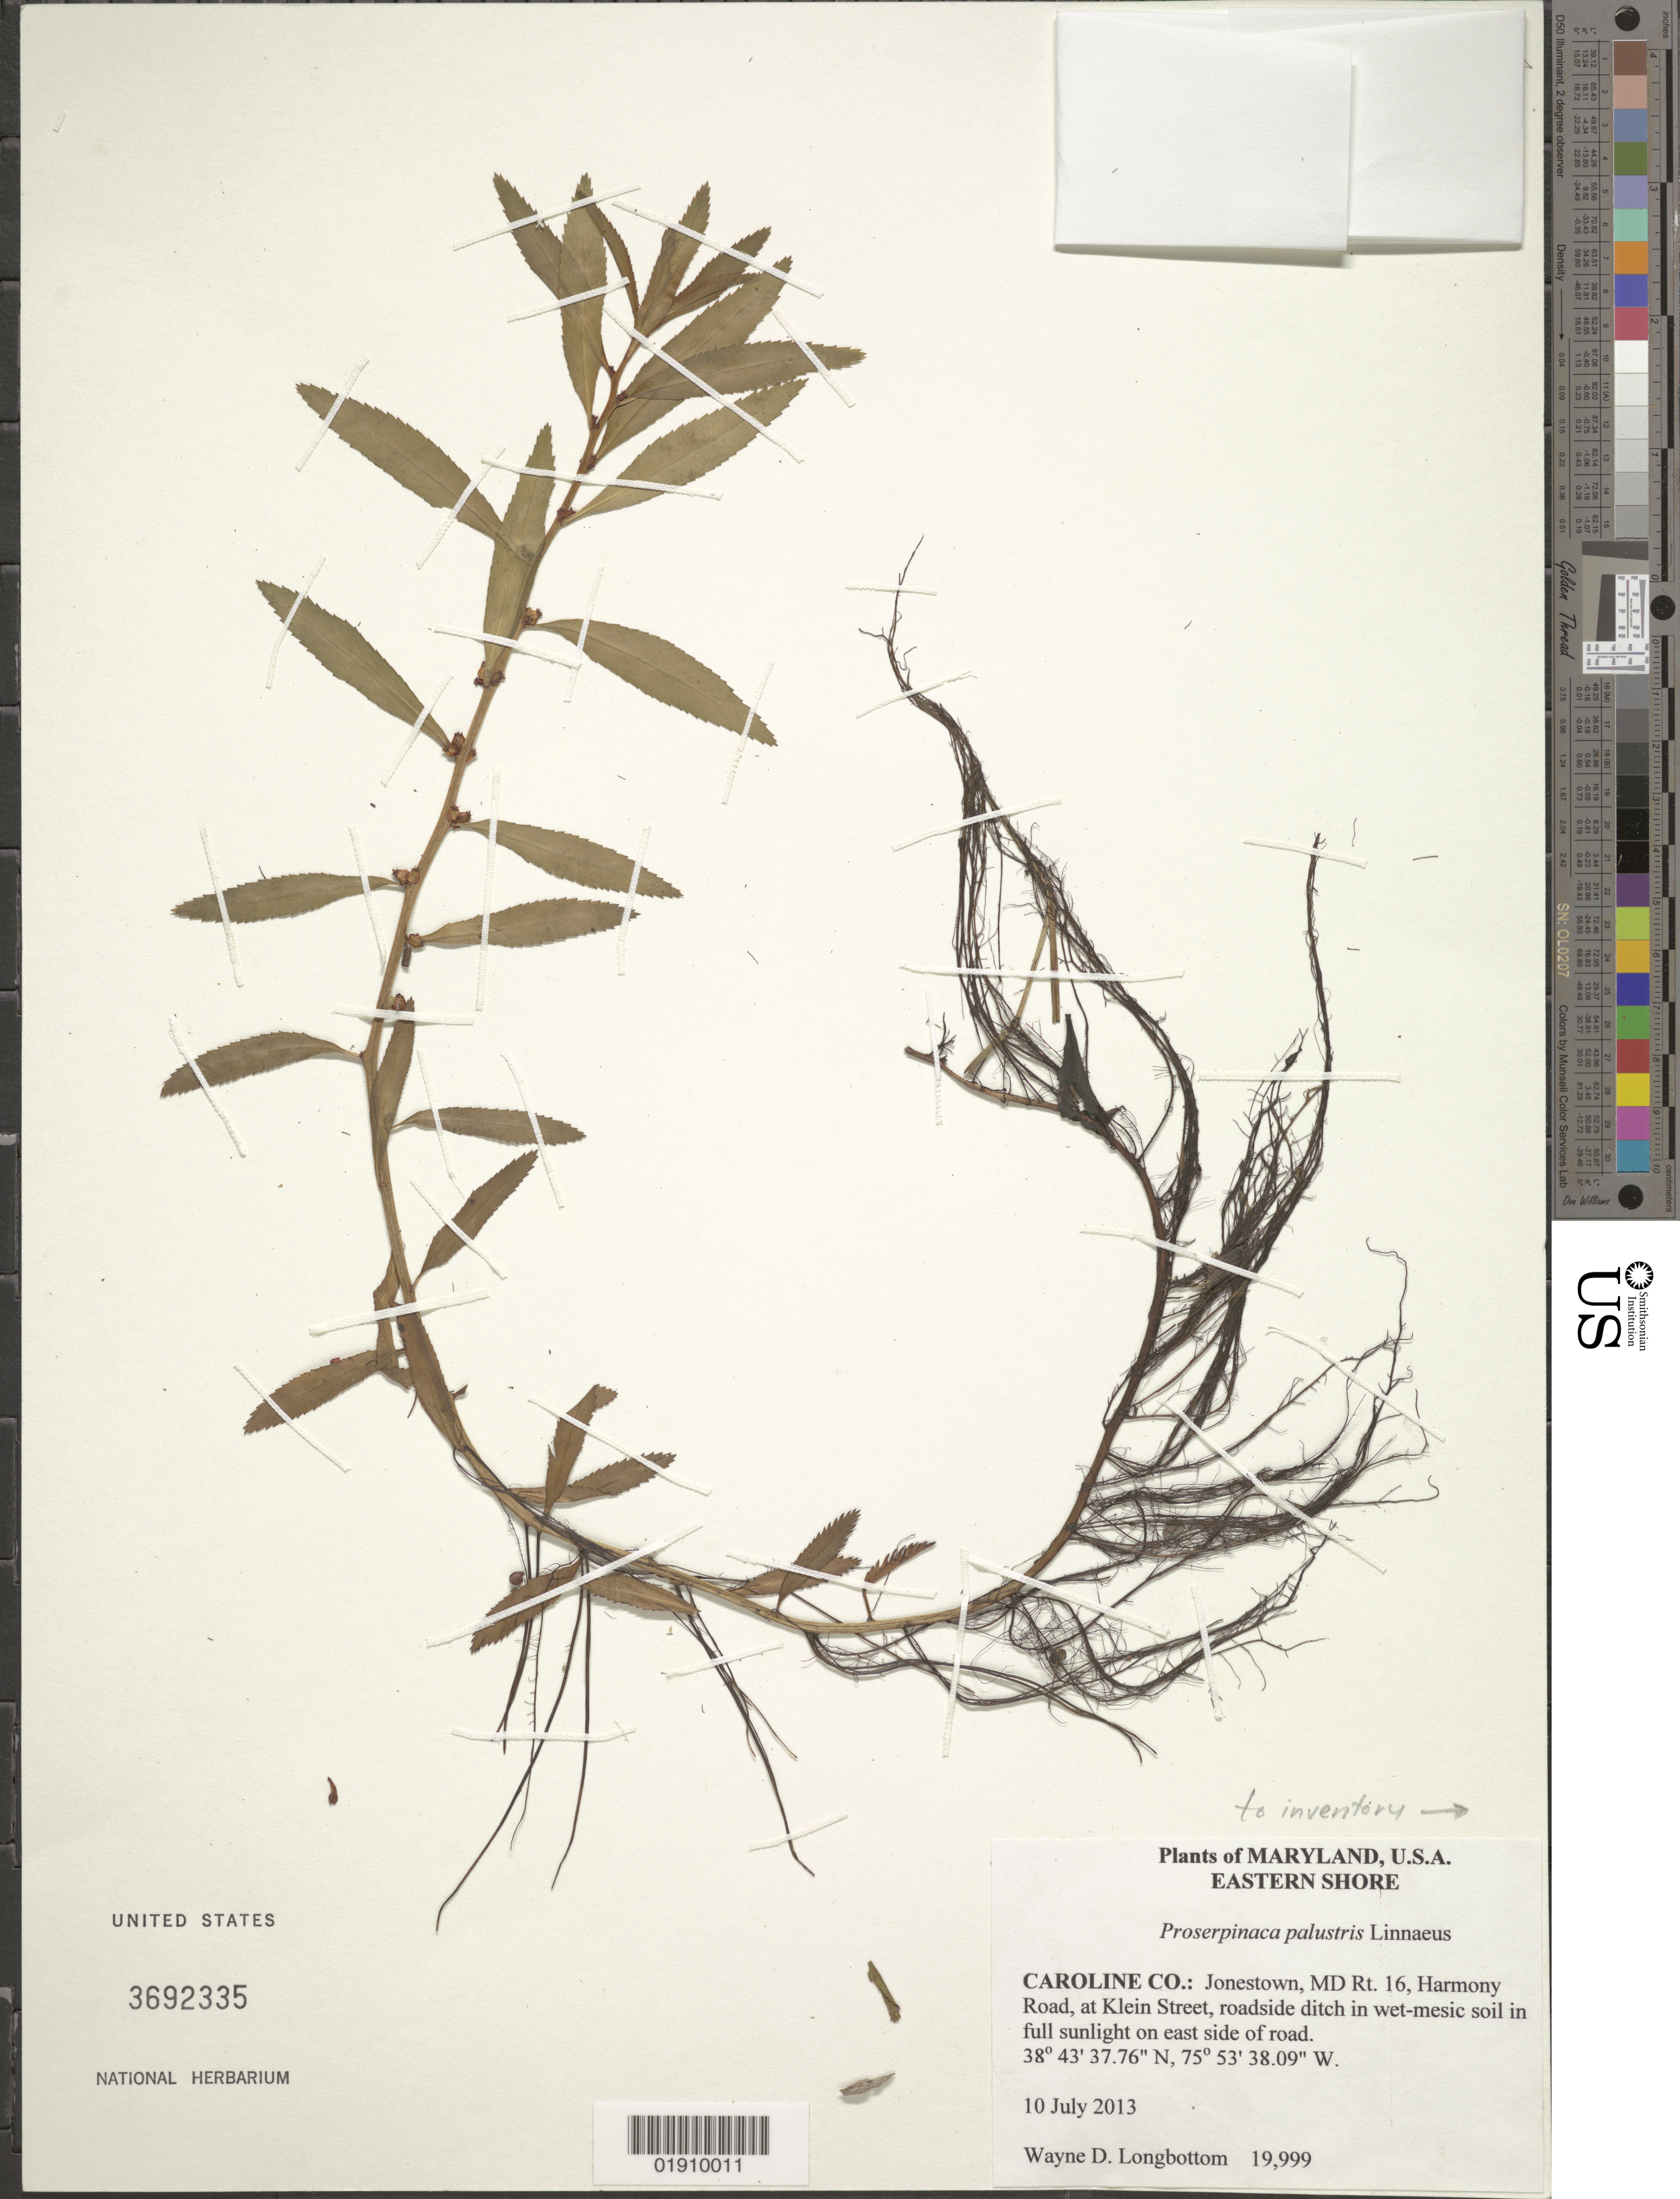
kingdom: Plantae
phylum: Tracheophyta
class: Magnoliopsida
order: Saxifragales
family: Haloragaceae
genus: Proserpinaca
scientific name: Proserpinaca palustris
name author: L.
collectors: W. D. Longbottom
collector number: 19,999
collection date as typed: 10 July 2013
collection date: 2013-07-10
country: United States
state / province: Maryland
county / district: Caroline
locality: Jonestown, MD Rt. 16, Harmony Road, at Klein Street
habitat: Roadside ditch in wet-mesic soil in full sunlight on east side of road.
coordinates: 38 43 37.76 N, 75 53 38.09 W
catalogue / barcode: US 3692335